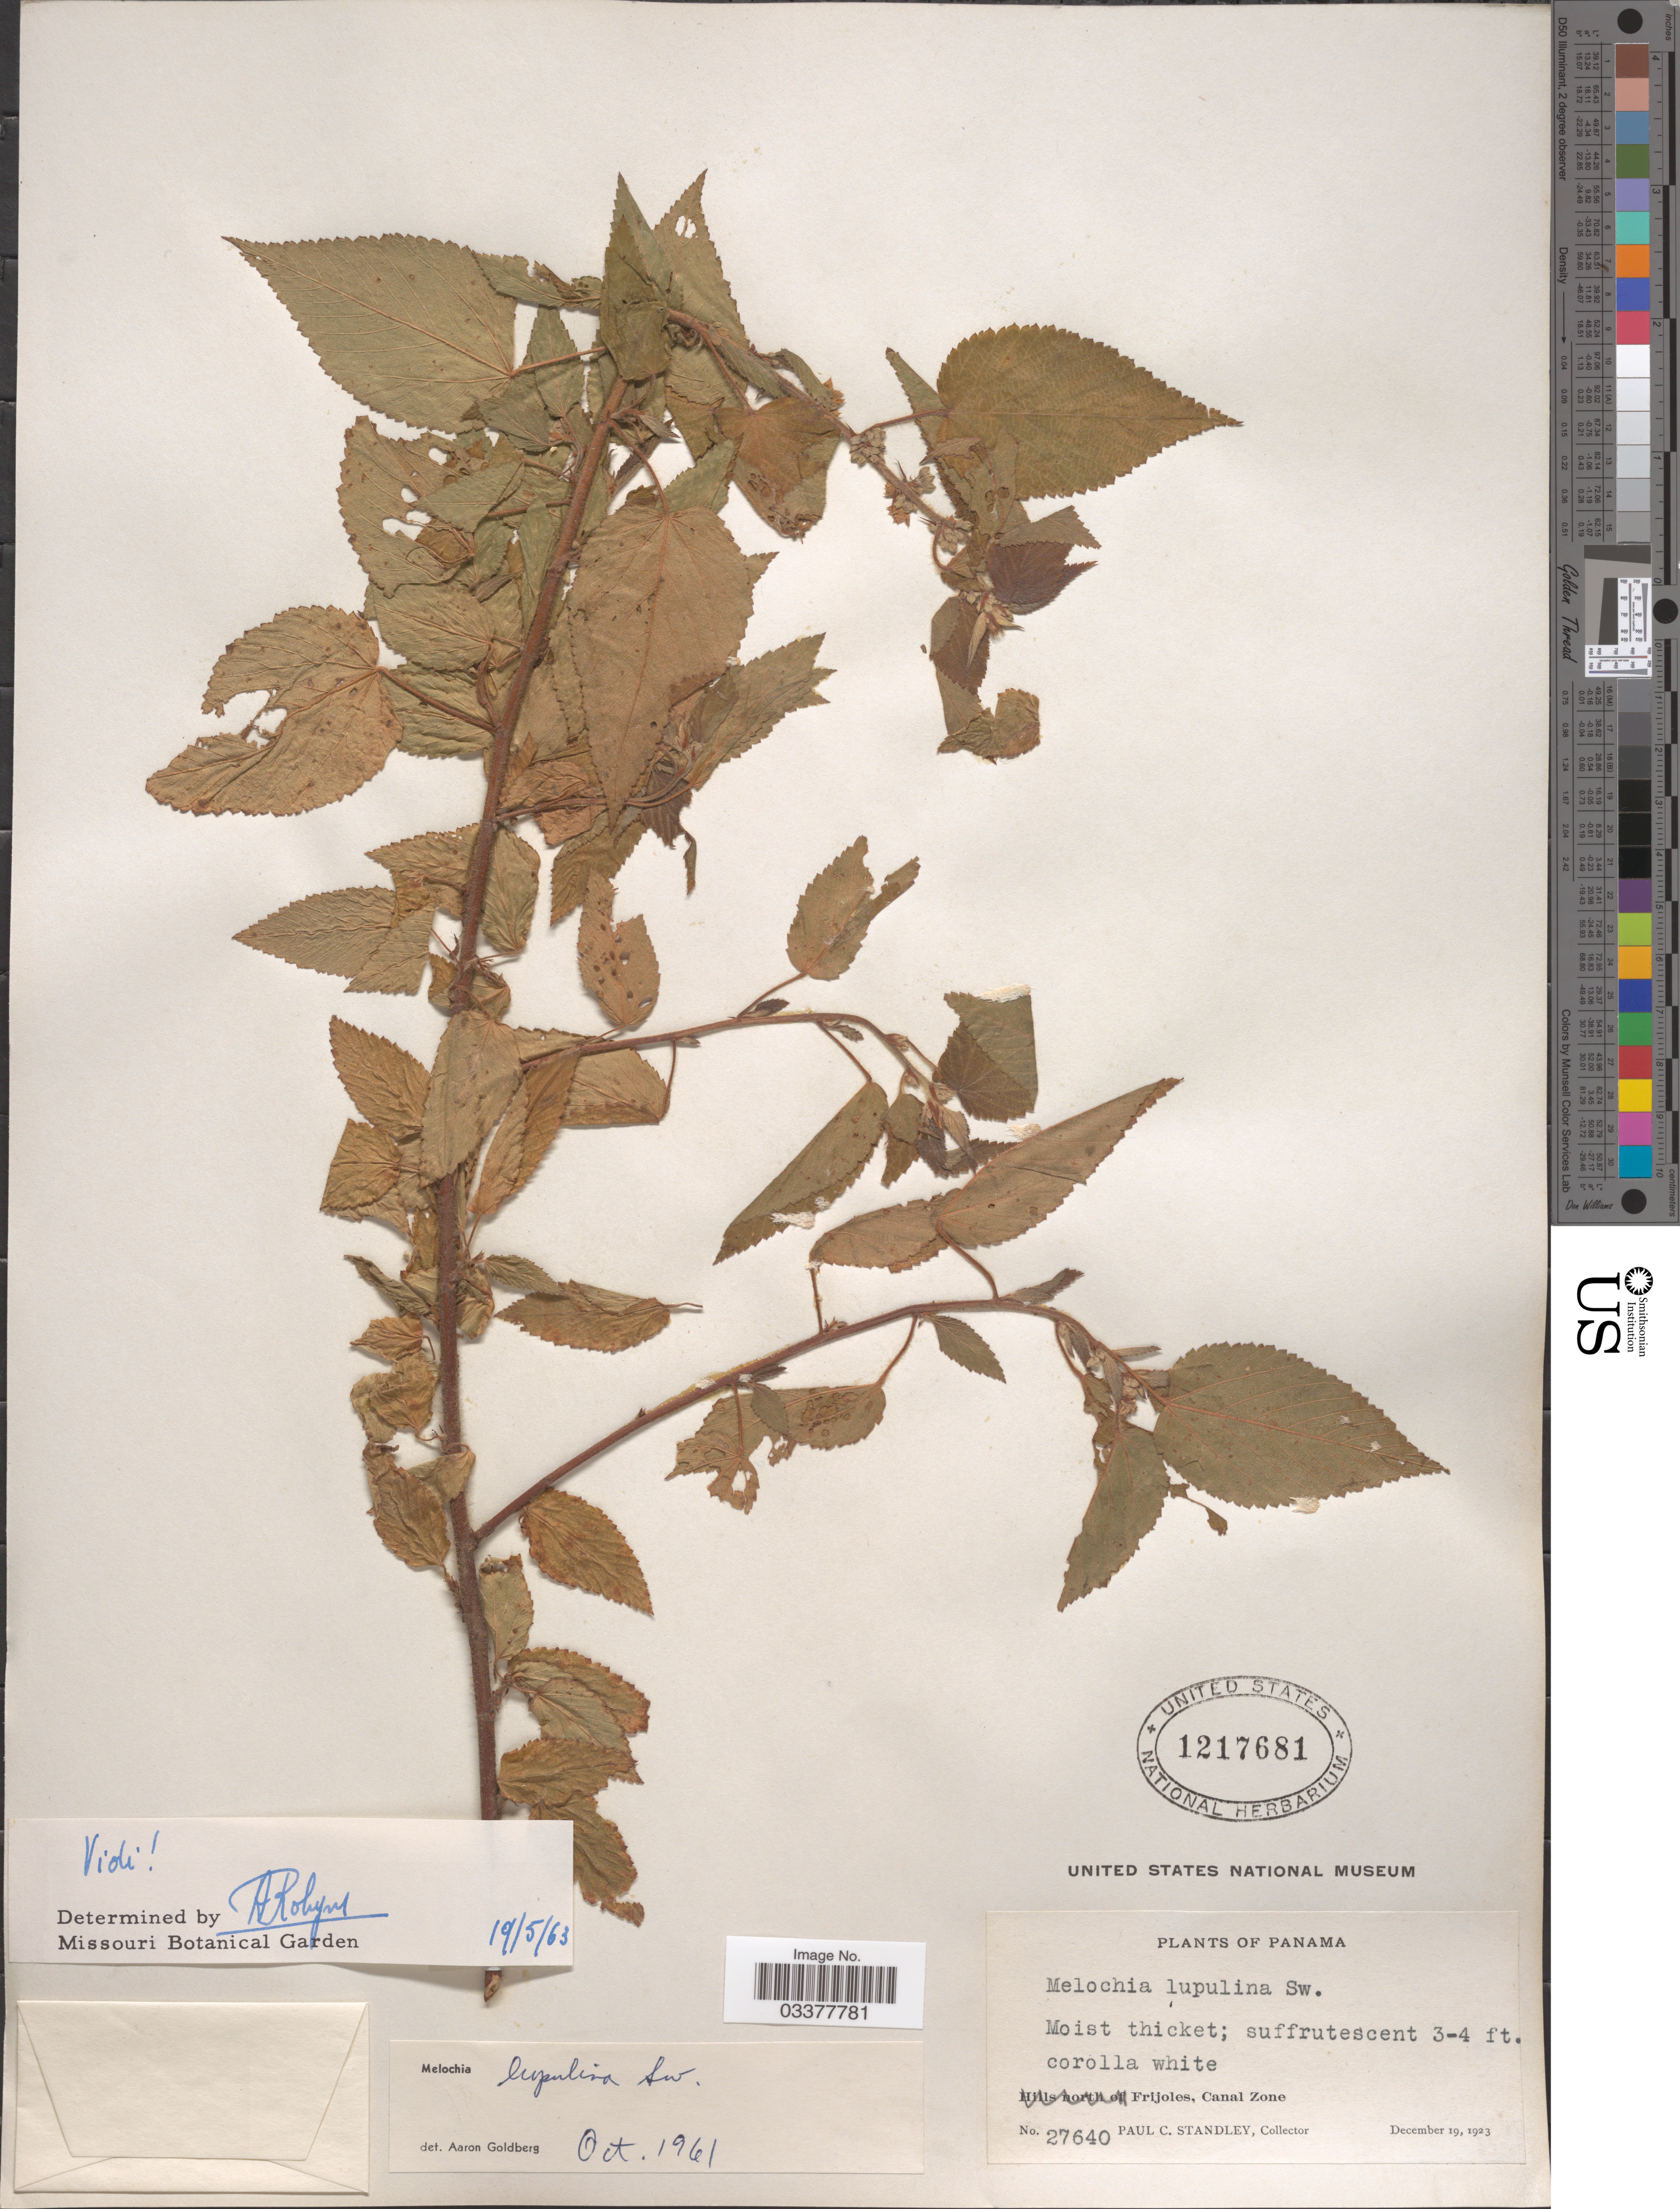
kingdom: Plantae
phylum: Tracheophyta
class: Magnoliopsida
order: Malvales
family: Malvaceae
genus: Melochia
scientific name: Melochia lupulina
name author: Sw.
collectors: P. C. Standley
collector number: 27640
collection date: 1923-12-19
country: Panama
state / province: Colón / Panamá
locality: Frijoles, Canal Zone.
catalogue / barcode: US 1217681